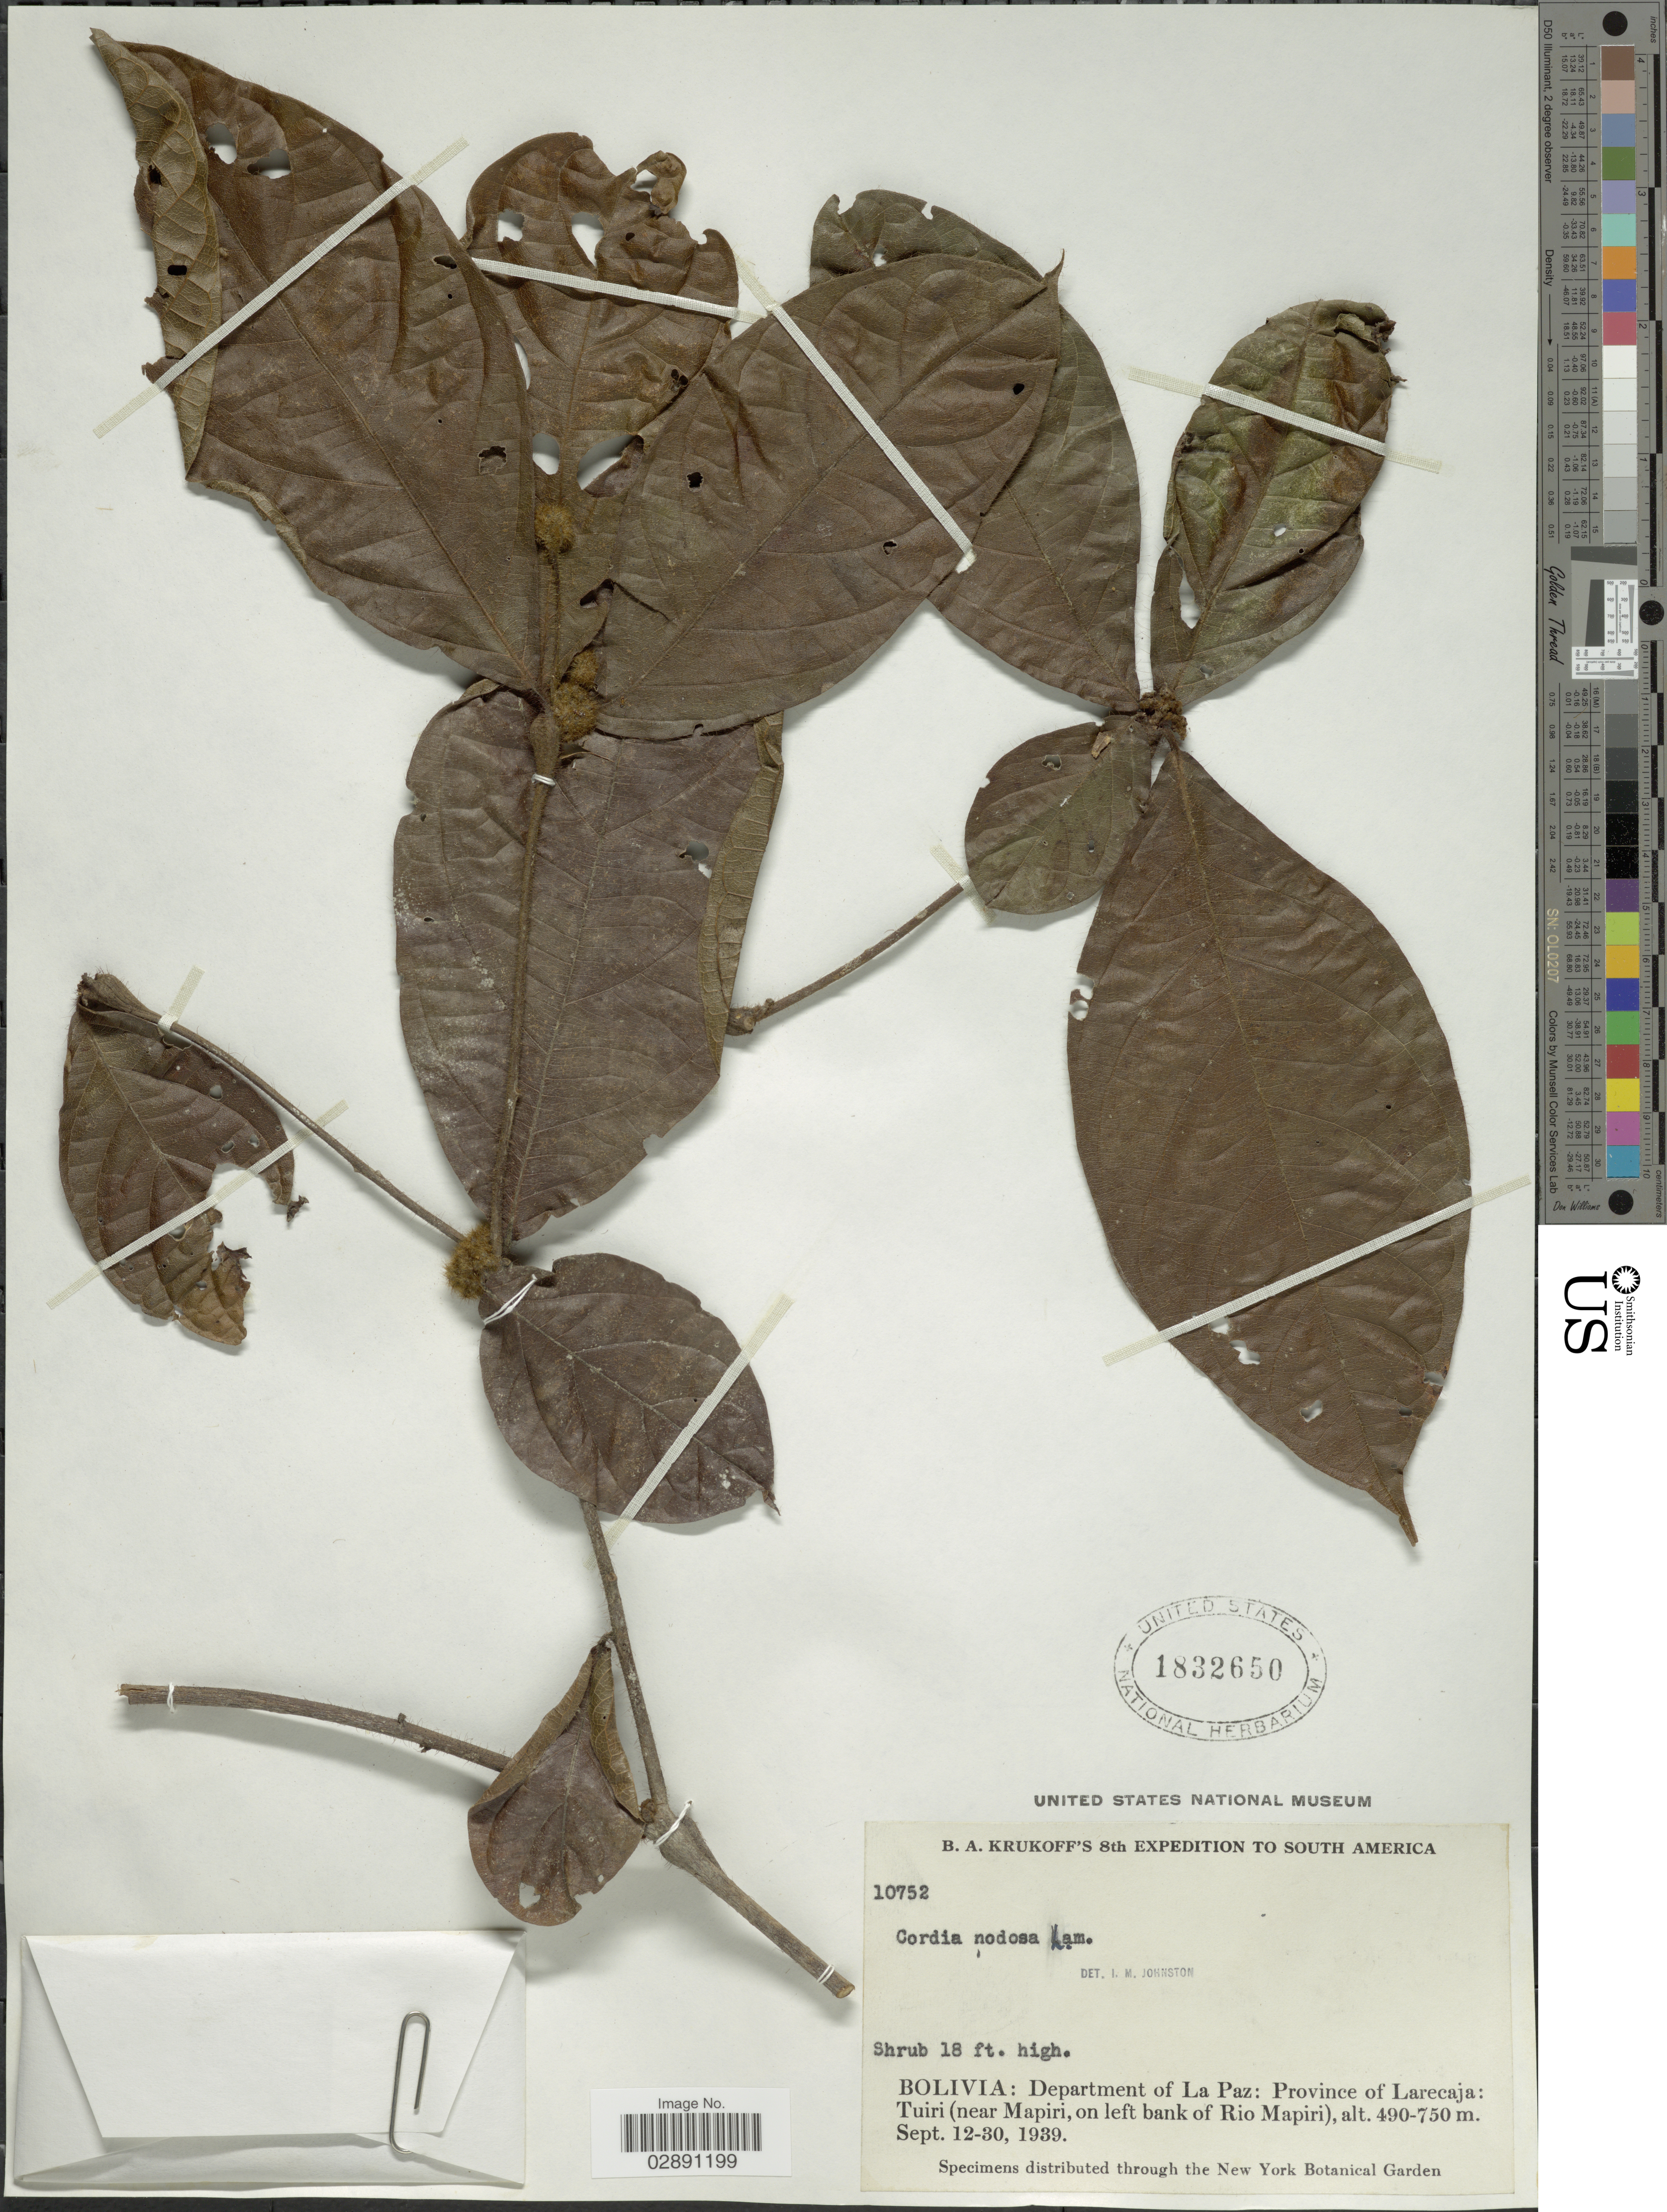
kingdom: Plantae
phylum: Tracheophyta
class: Magnoliopsida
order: Boraginales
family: Cordiaceae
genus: Cordia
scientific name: Cordia nodosa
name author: Lam.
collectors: B. A. Krukoff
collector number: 10752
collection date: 1939-09-12/1939-09-30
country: Bolivia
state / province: La Paz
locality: Department of La Paz: Province of Larecaja: Tuiri (near Mapiri, on left bank of Rio Mapiri).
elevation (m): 490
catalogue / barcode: US 1832650